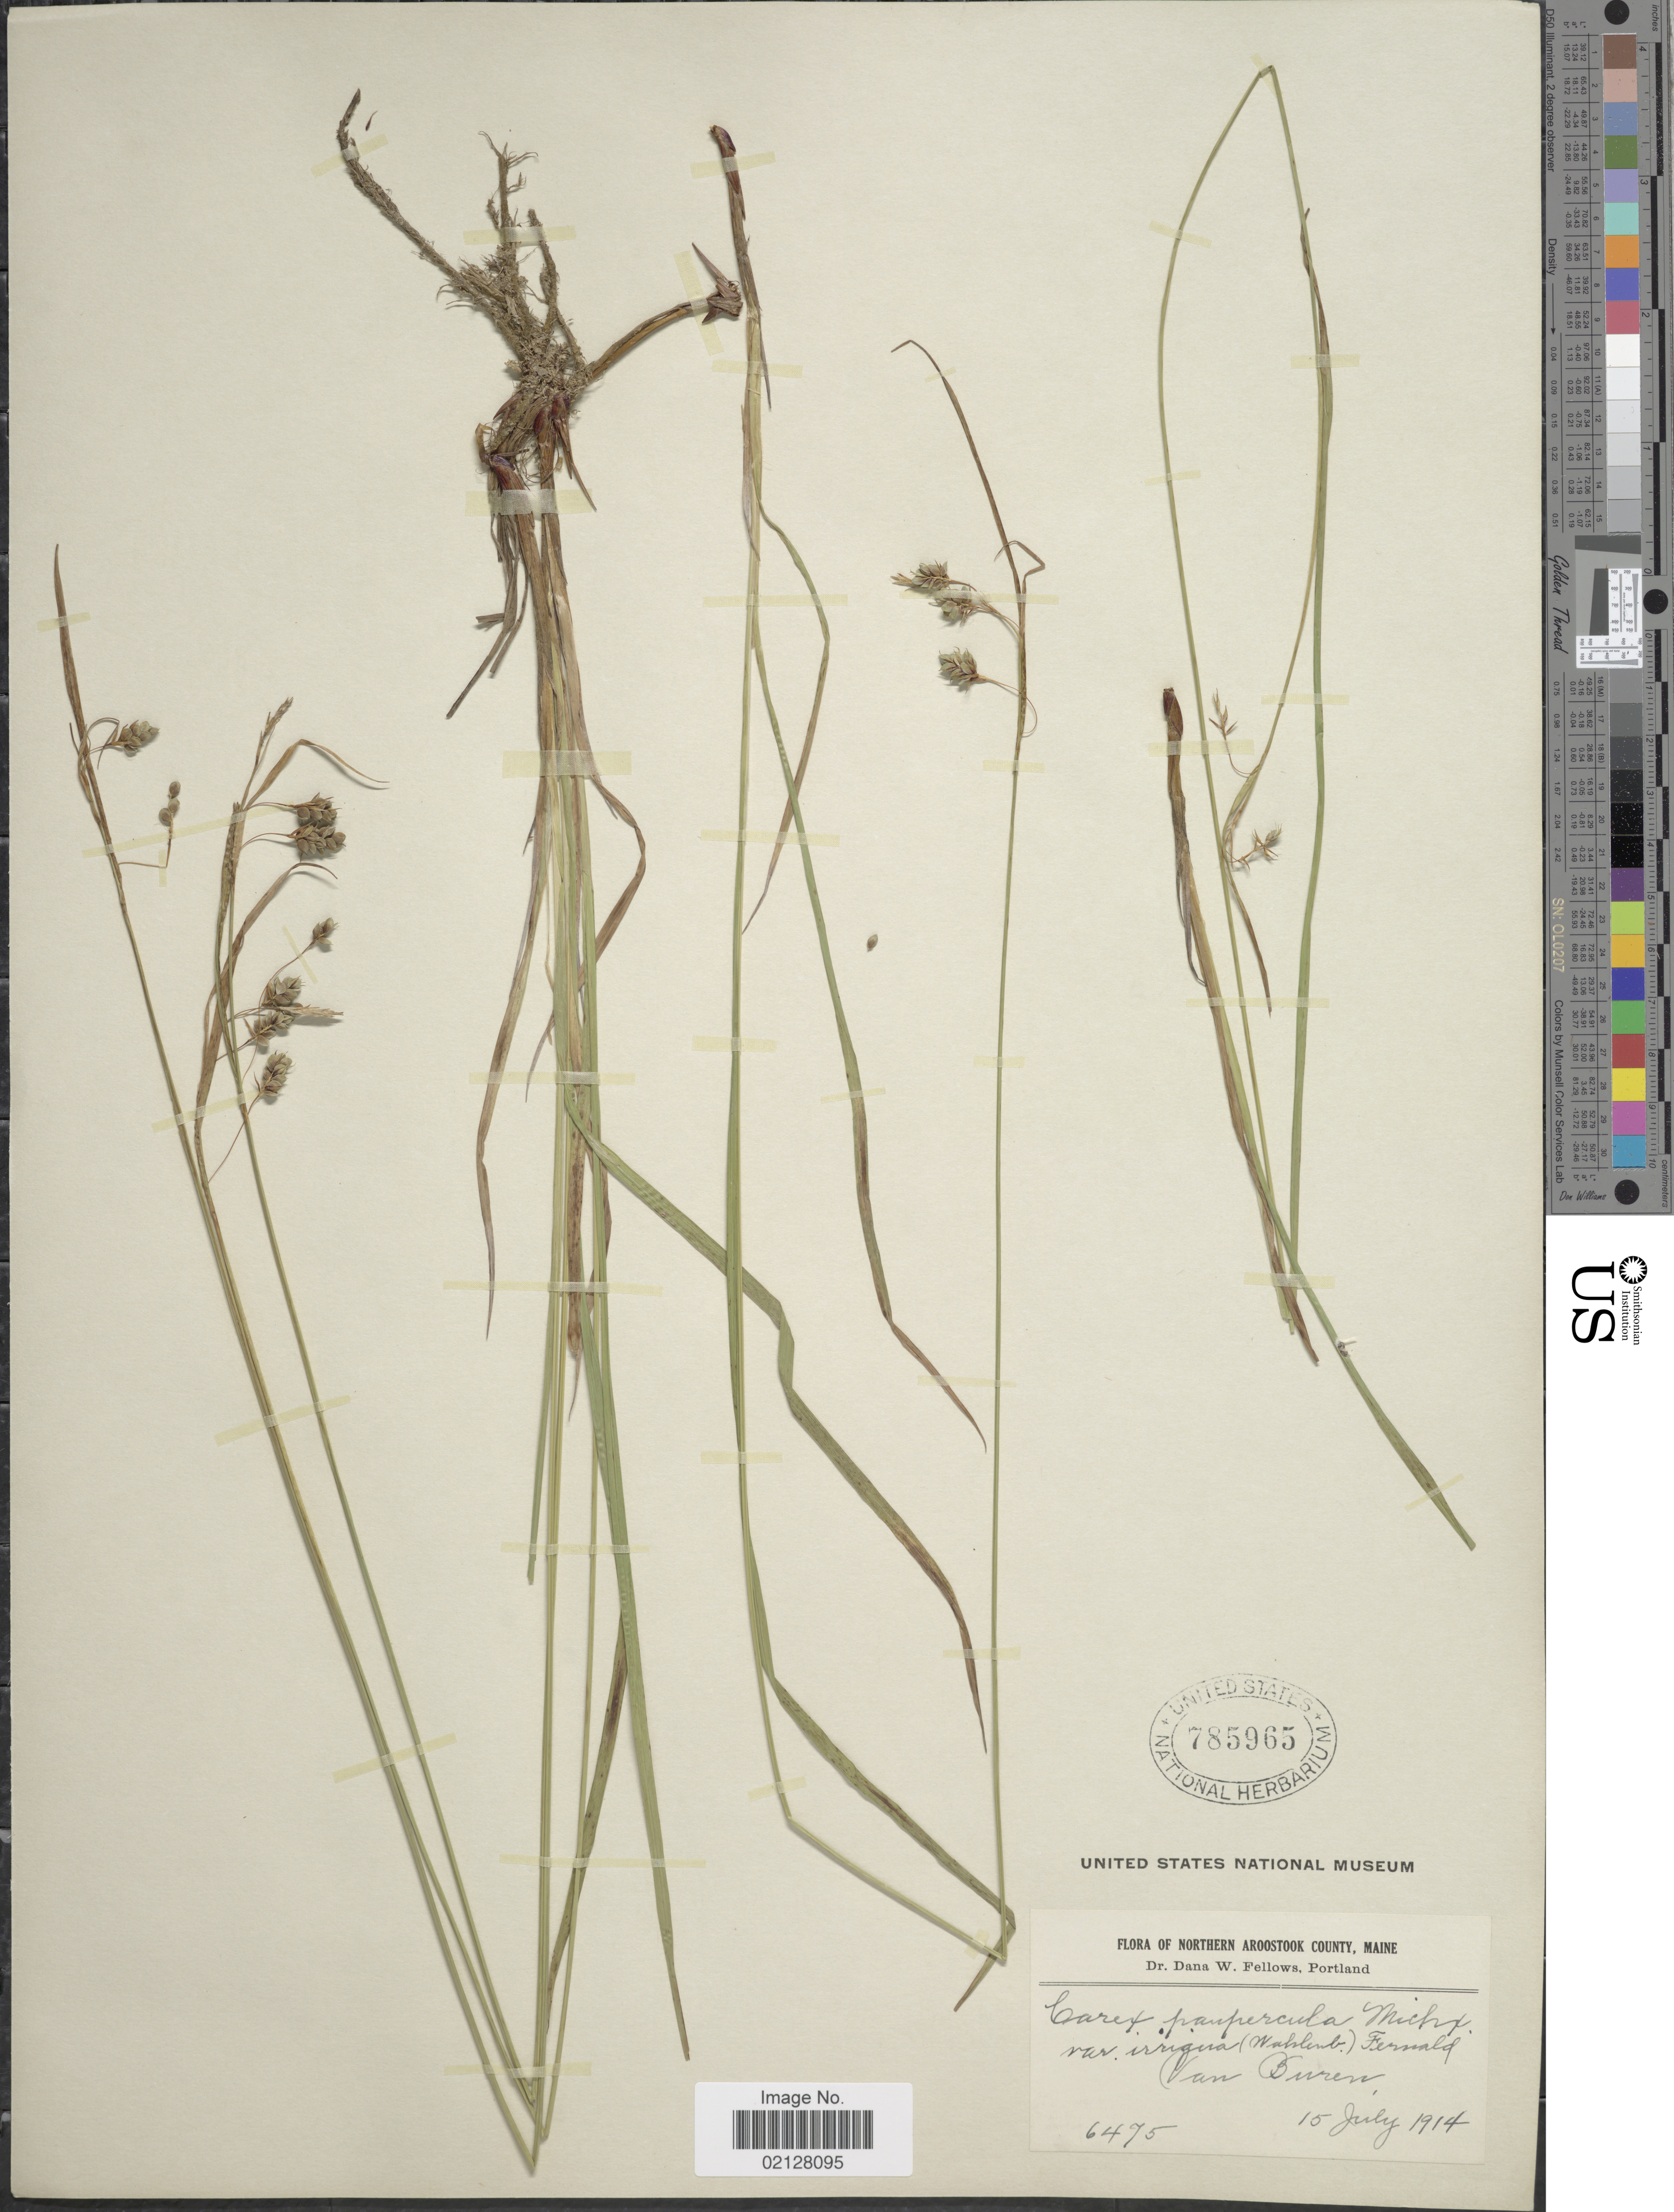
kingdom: Plantae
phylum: Tracheophyta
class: Liliopsida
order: Poales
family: Cyperaceae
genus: Carex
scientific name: Carex magellanica subsp. irrigua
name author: (Wahlenb.) Hiitonen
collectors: D. W. Fellows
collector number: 6475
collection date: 1914-07-15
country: United States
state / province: Maine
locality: Northern Aroostook County. Van Buren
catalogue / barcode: US 785965